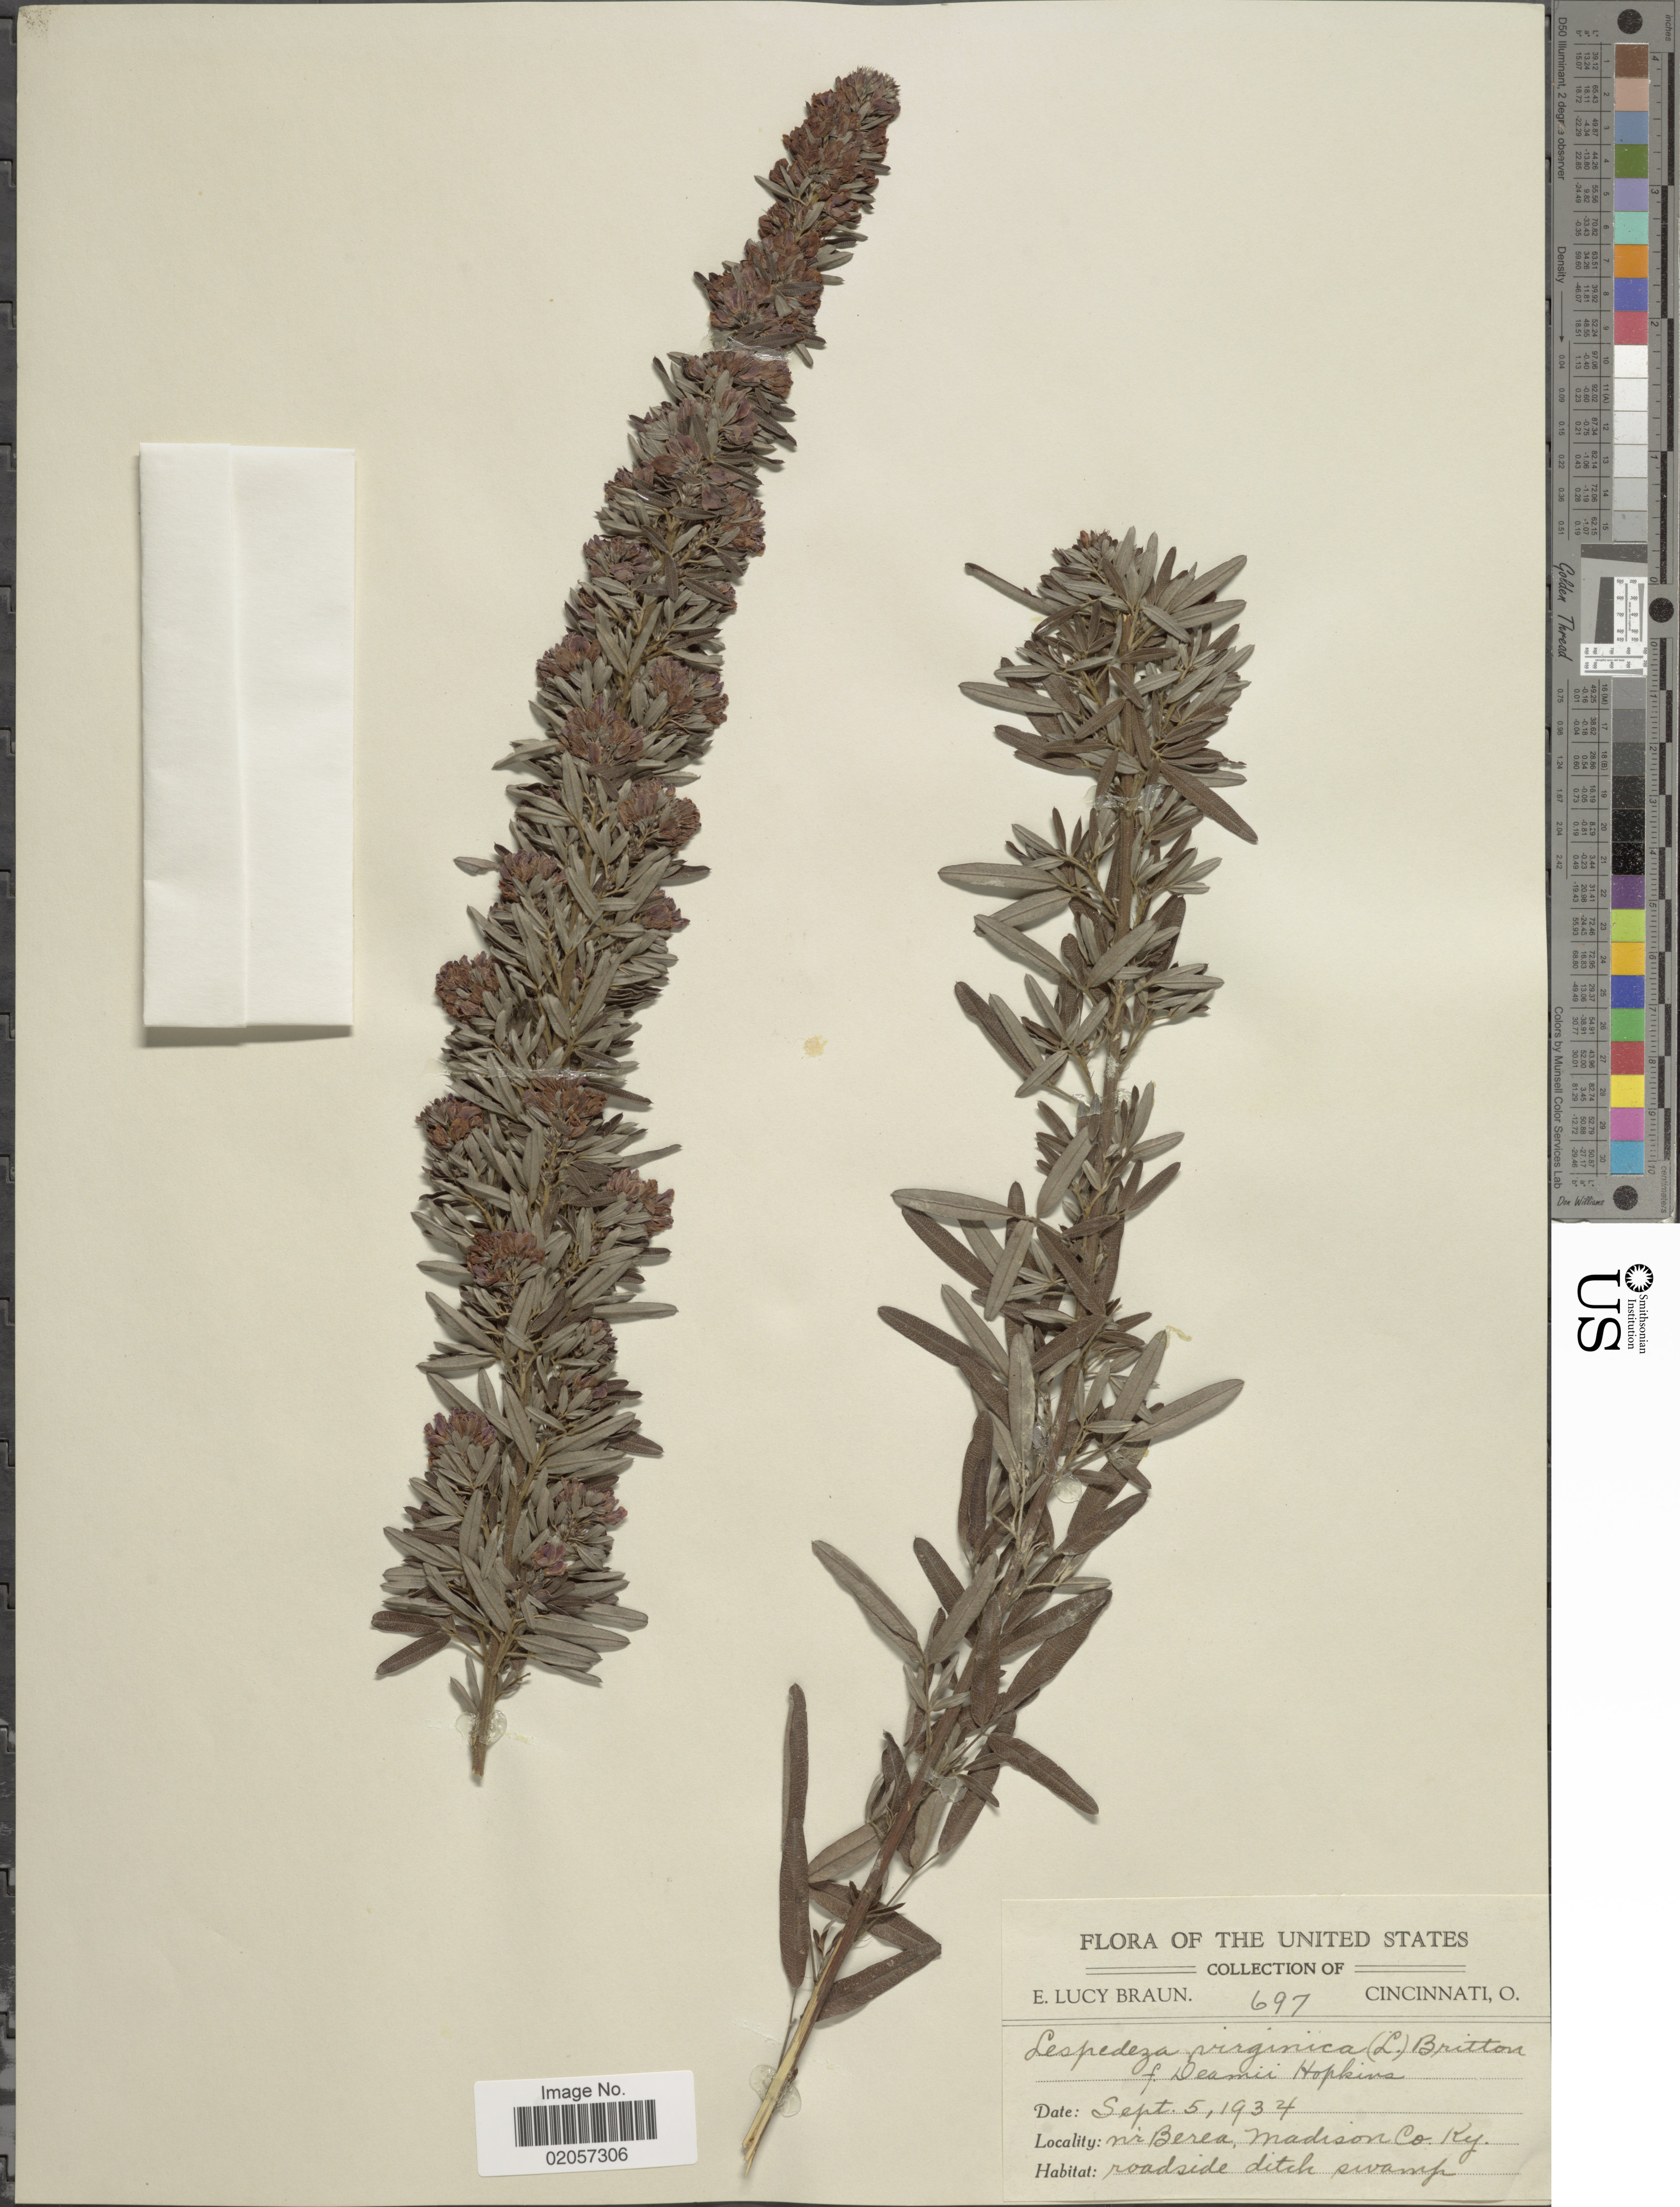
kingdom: Plantae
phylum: Tracheophyta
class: Magnoliopsida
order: Fabales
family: Fabaceae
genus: Lespedeza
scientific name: Lespedeza virginica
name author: (L.) Britton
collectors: E. L. Braun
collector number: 697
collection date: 1934-09-05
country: United States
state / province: Kentucky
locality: Nr. Berea, madison Co. Ky.